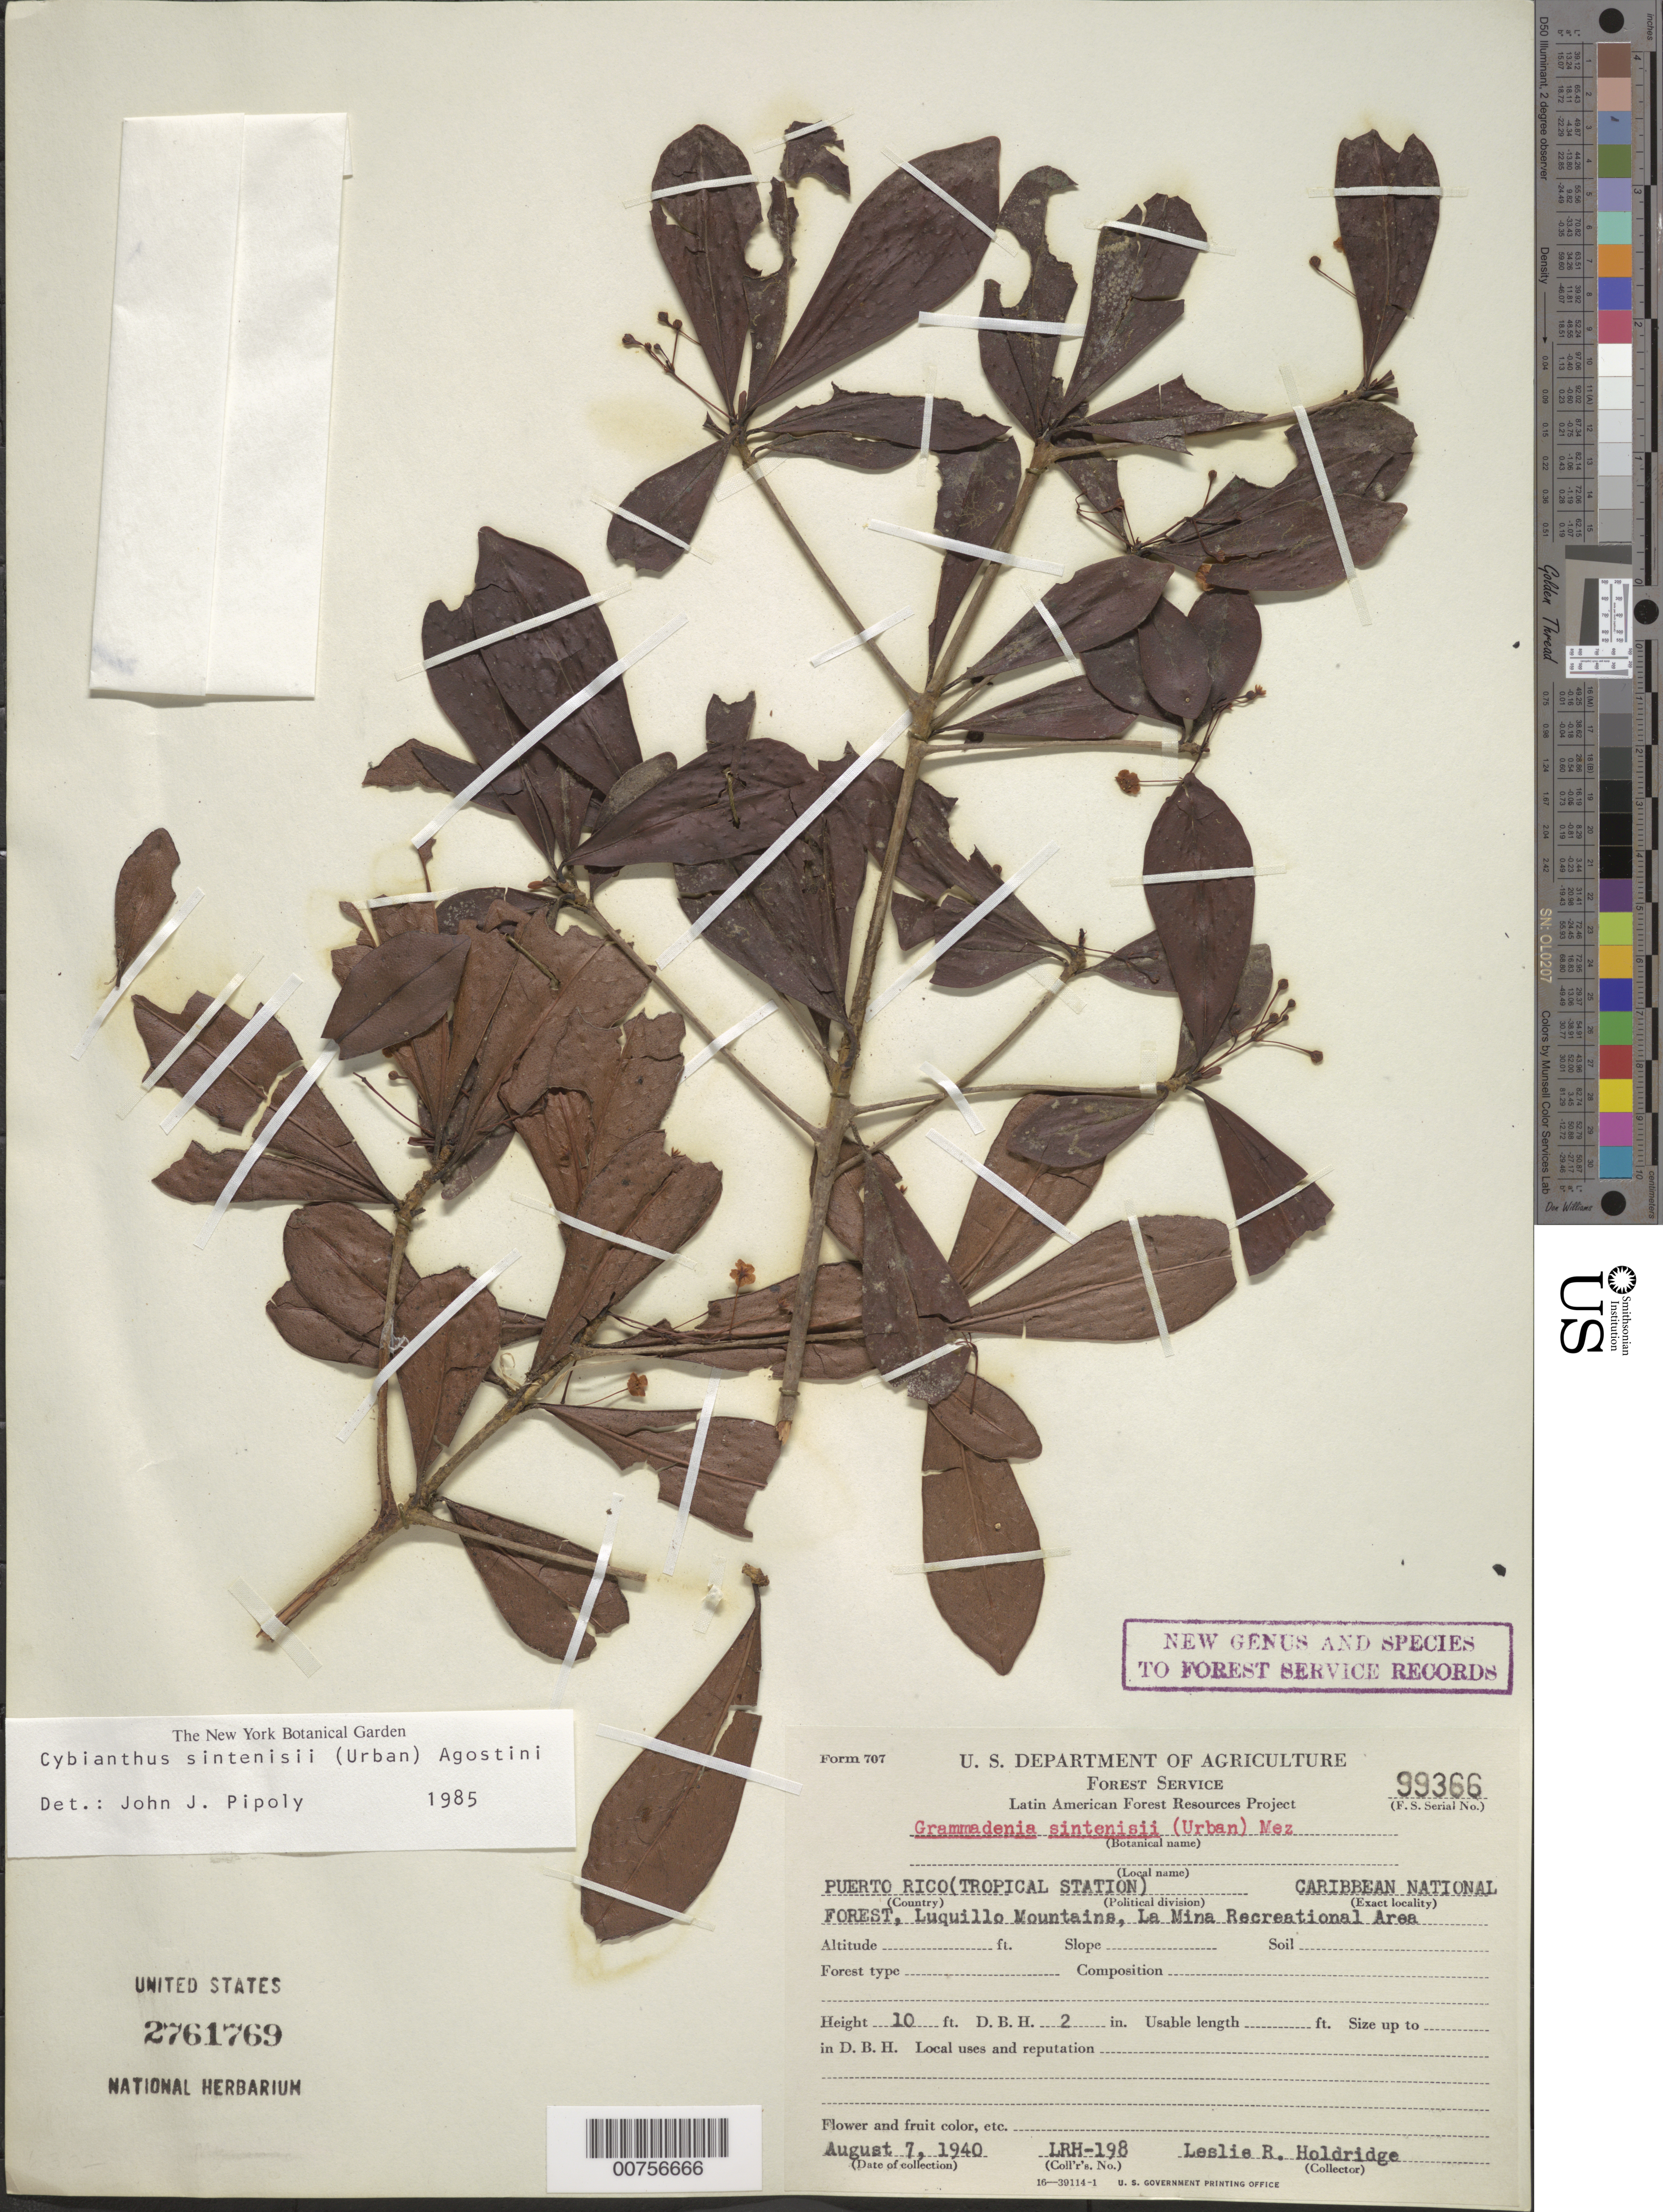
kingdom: Plantae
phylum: Tracheophyta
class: Magnoliopsida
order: Ericales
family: Primulaceae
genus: Cybianthus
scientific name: Cybianthus sintenisii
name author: (Urb.) G. Agostini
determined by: Pipoly, J. J., III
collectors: L. Holdridge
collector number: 198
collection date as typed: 07 Aug 1940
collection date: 1940-08-07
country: Puerto Rico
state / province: Luquillo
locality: Caribbean National Forest, Luquillo Mountains, La Mina Recreational Area.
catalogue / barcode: US 2761769